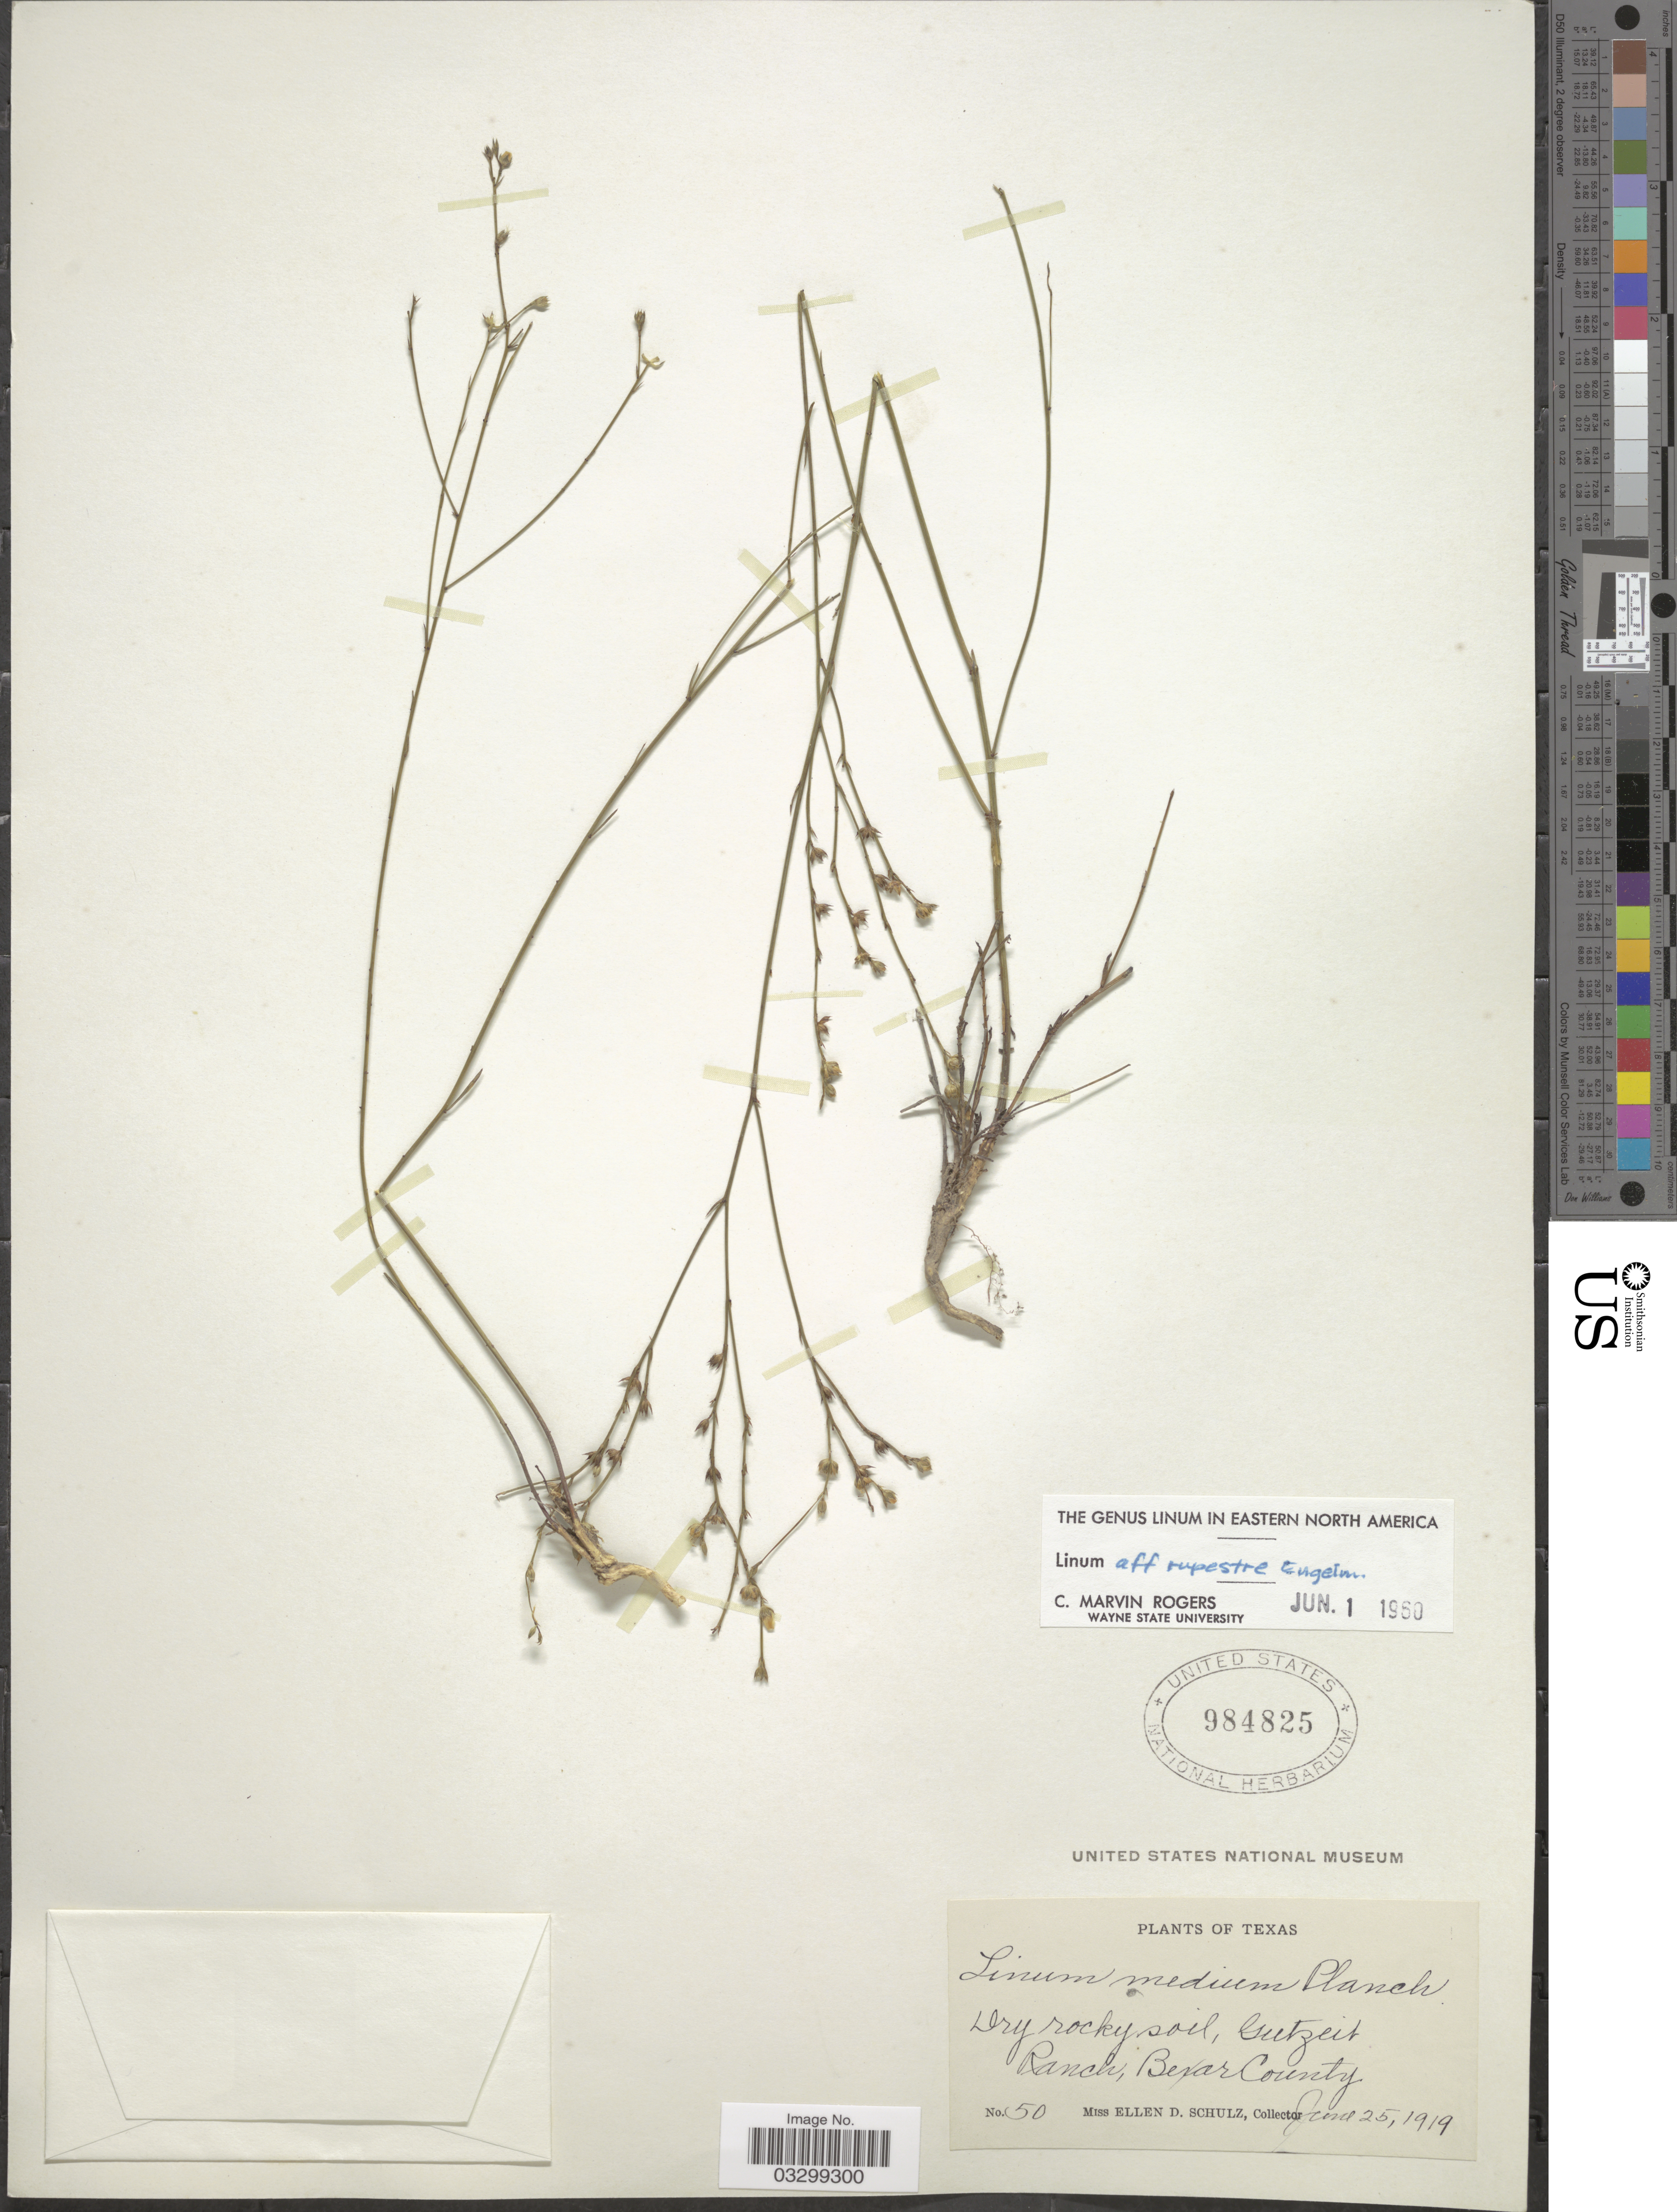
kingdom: Plantae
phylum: Tracheophyta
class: Magnoliopsida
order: Malpighiales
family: Linaceae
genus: Linum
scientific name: Linum rupestre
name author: Engelm.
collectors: E. D. Schulz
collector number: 50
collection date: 1919-06-25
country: United States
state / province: Texas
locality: Gutzeit Ranch, Bexar County.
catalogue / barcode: US 984825